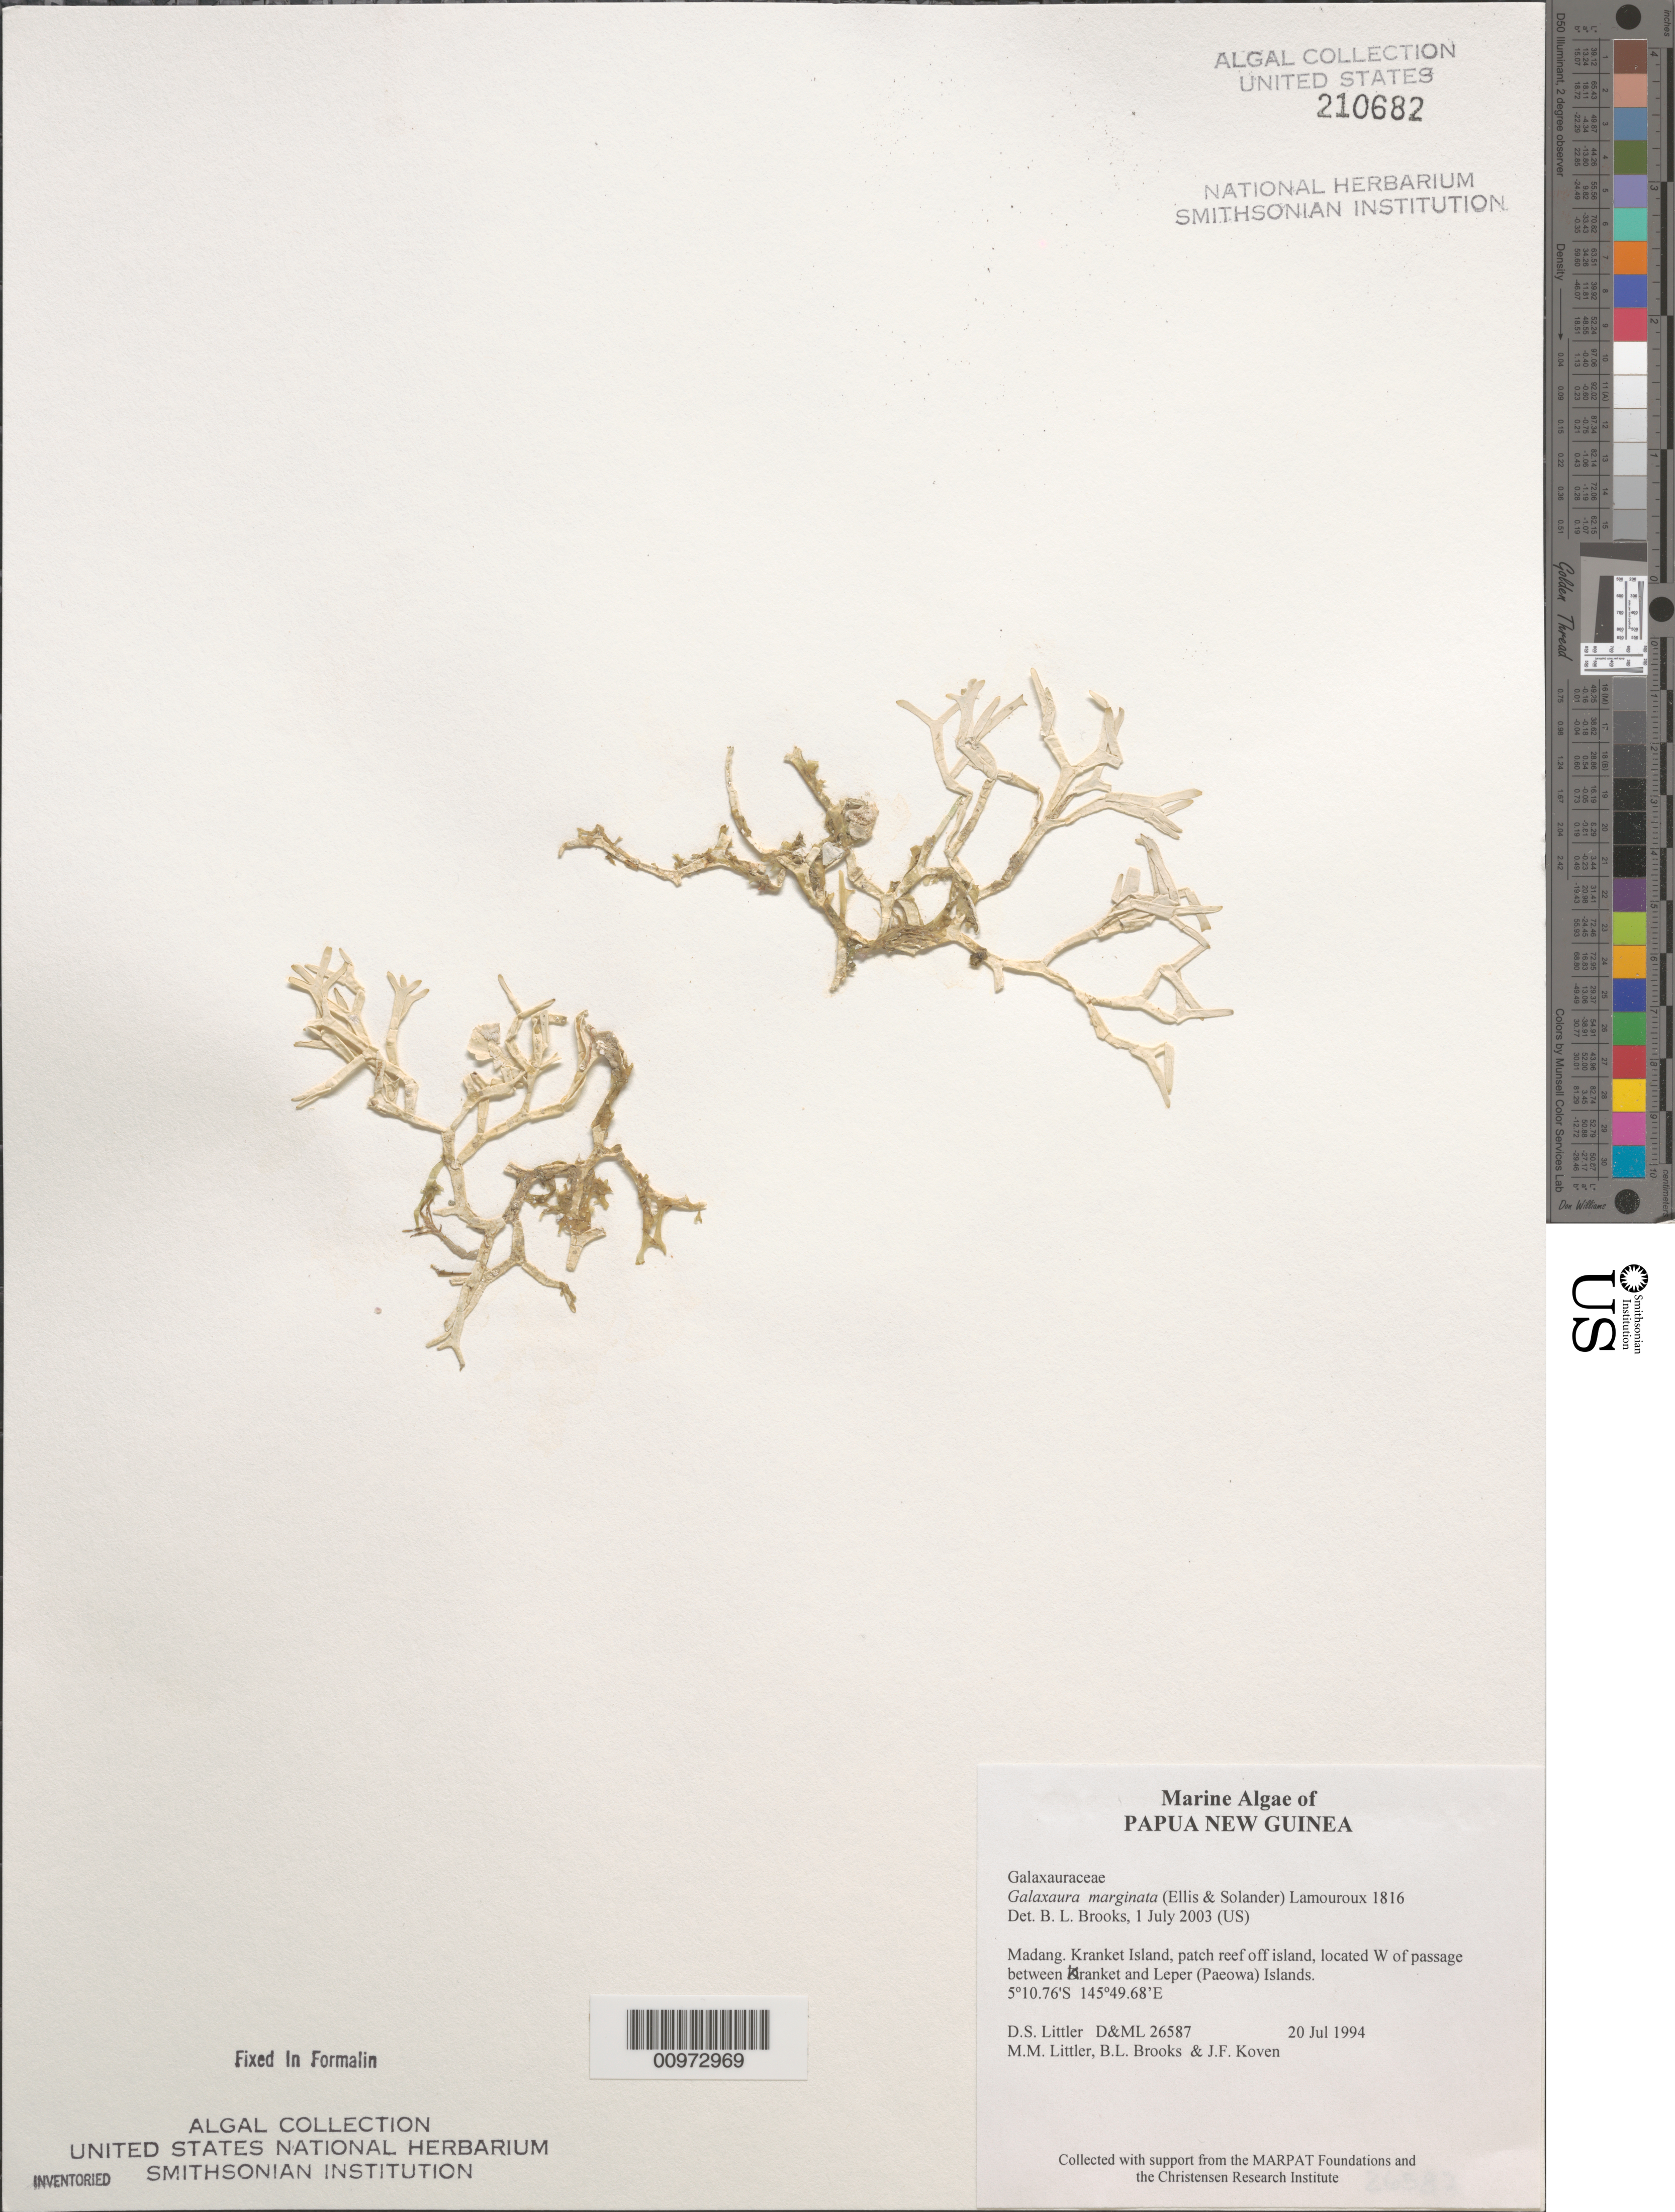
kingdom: Plantae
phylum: Rhodophyta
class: Florideophyceae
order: Nemaliales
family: Galaxauraceae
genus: Galaxaura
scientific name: Galaxaura marginata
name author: (J. Ellis & Sol.) J.V.Lamouroux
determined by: Brooks, B. L., (BOT), Smithsonian Institution - National Museum of Natural History (UNITED STATES)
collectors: D. S. Littler, M. M. Littler, B. Brooks & J. Koven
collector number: D&ML 26587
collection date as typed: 20 Jul 1994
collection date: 1994-07-20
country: Papua New Guinea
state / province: Madang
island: New Guinea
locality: Patch reef off island, west of passage between Kranket Island and Leper Island (Paeowa I.)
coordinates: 5 10.76'S, 145 49.68'E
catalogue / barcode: US 210682